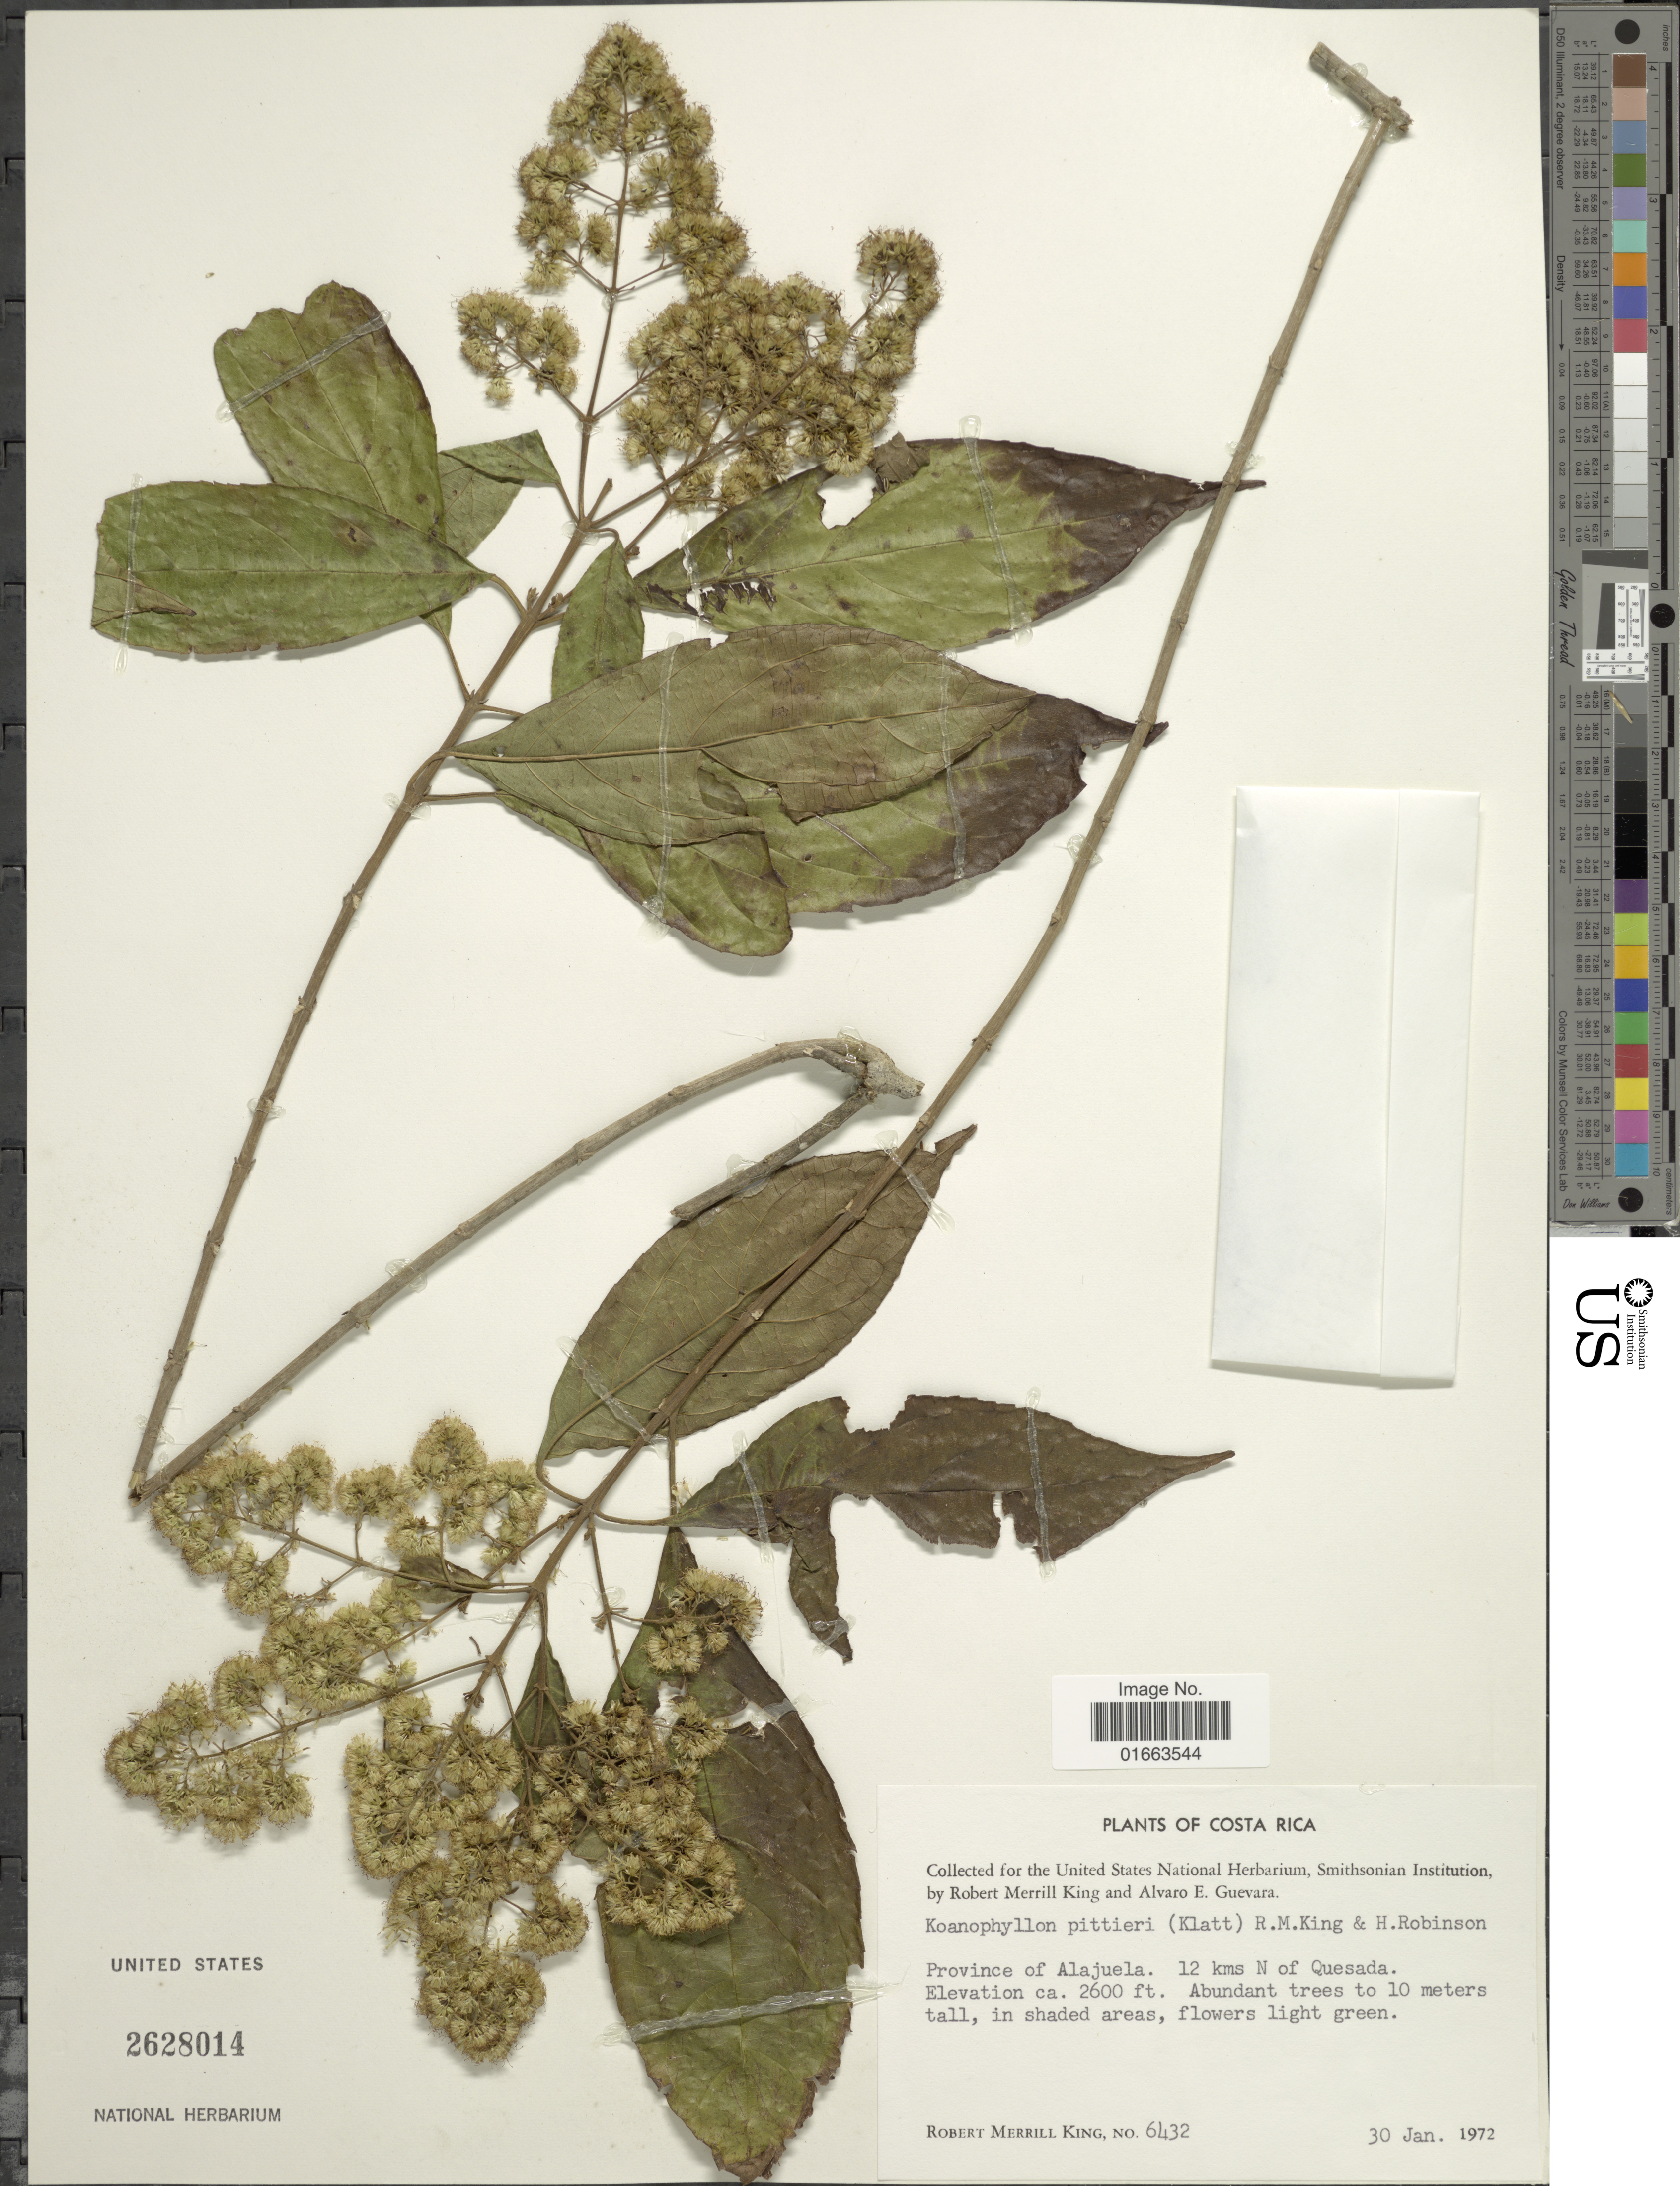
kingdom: Plantae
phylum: Tracheophyta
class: Magnoliopsida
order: Asterales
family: Asteraceae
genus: Koanophyllon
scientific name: Koanophyllon hylonoma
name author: (B.L. Rob.) R.M. King & H. Rob.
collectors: R. M. King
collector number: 6432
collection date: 1972-01-30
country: Costa Rica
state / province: Alajuela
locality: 12 kms N of Quesada, abundant trees to 10 meters tall, in shaded areas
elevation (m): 792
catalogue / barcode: US 2628014